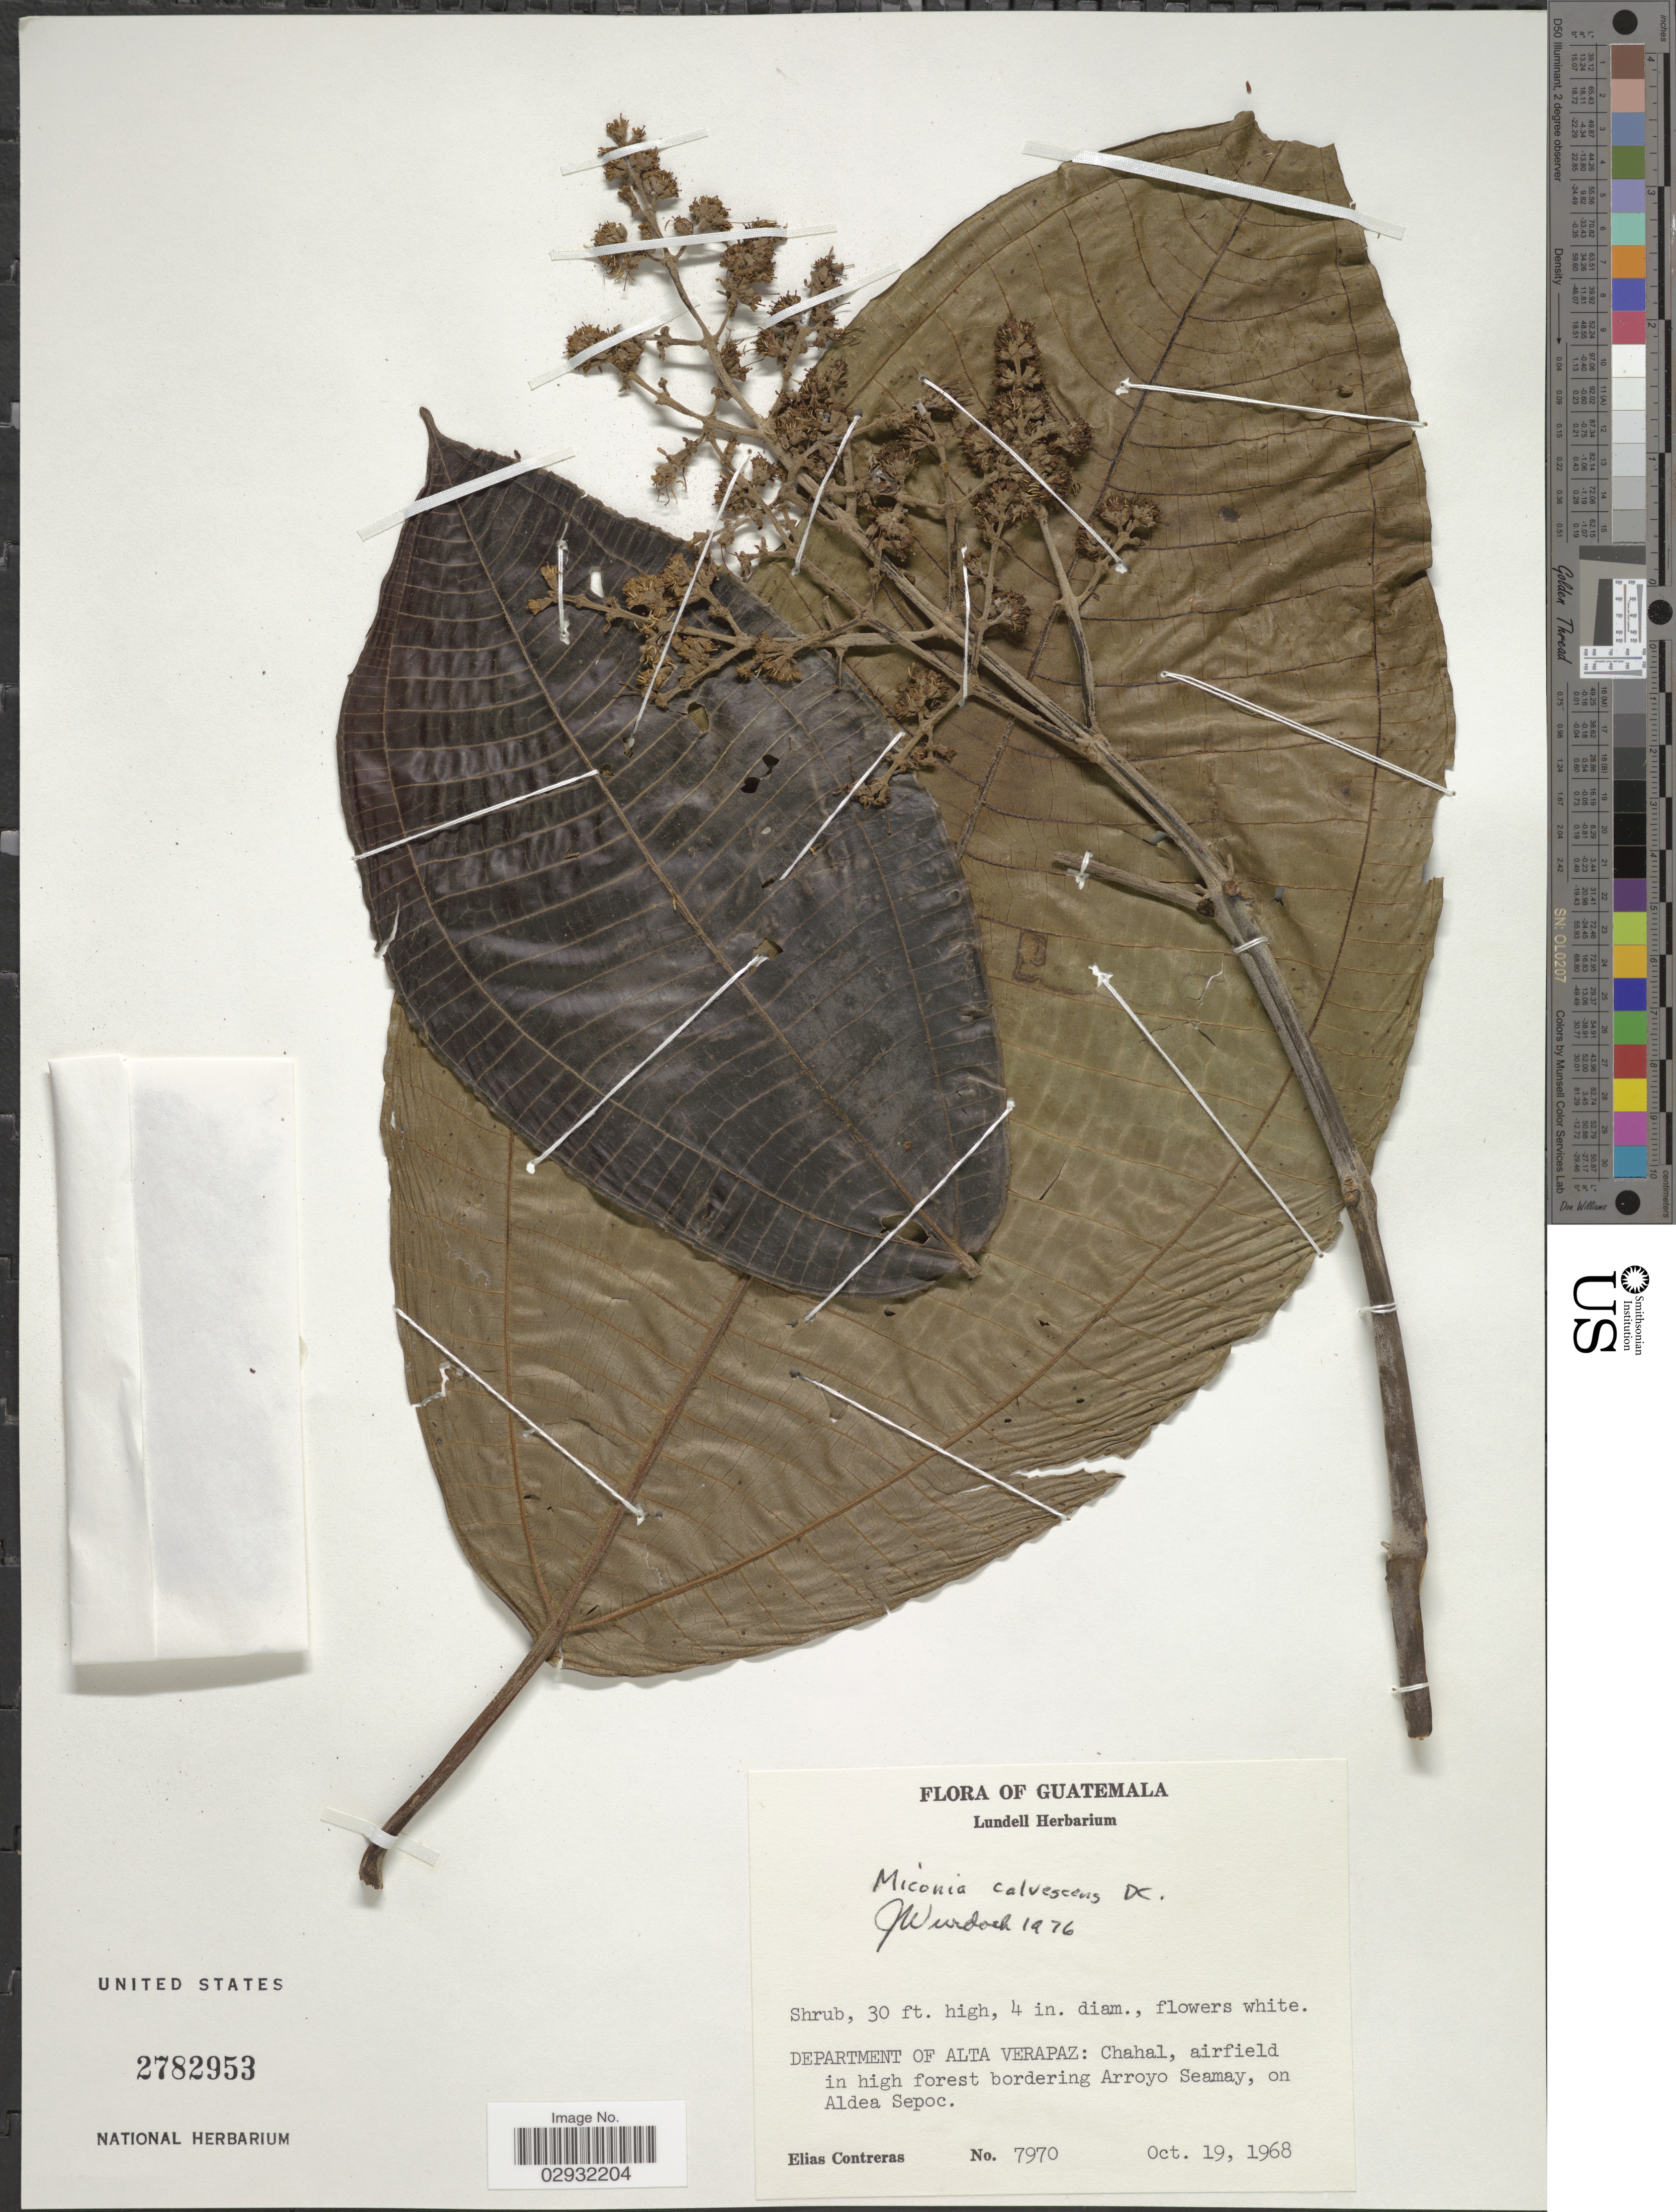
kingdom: Plantae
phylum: Tracheophyta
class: Magnoliopsida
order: Myrtales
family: Melastomataceae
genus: Miconia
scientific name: Miconia calvescens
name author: DC.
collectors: E. Contreras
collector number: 7970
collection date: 1968-10-19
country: Guatemala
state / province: Alta Verapaz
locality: Department of Alta Verapaz: Chahal, airfield in high forest bordering Arroyo Seamay, on Aldea Sepoc.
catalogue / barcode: US 2782953